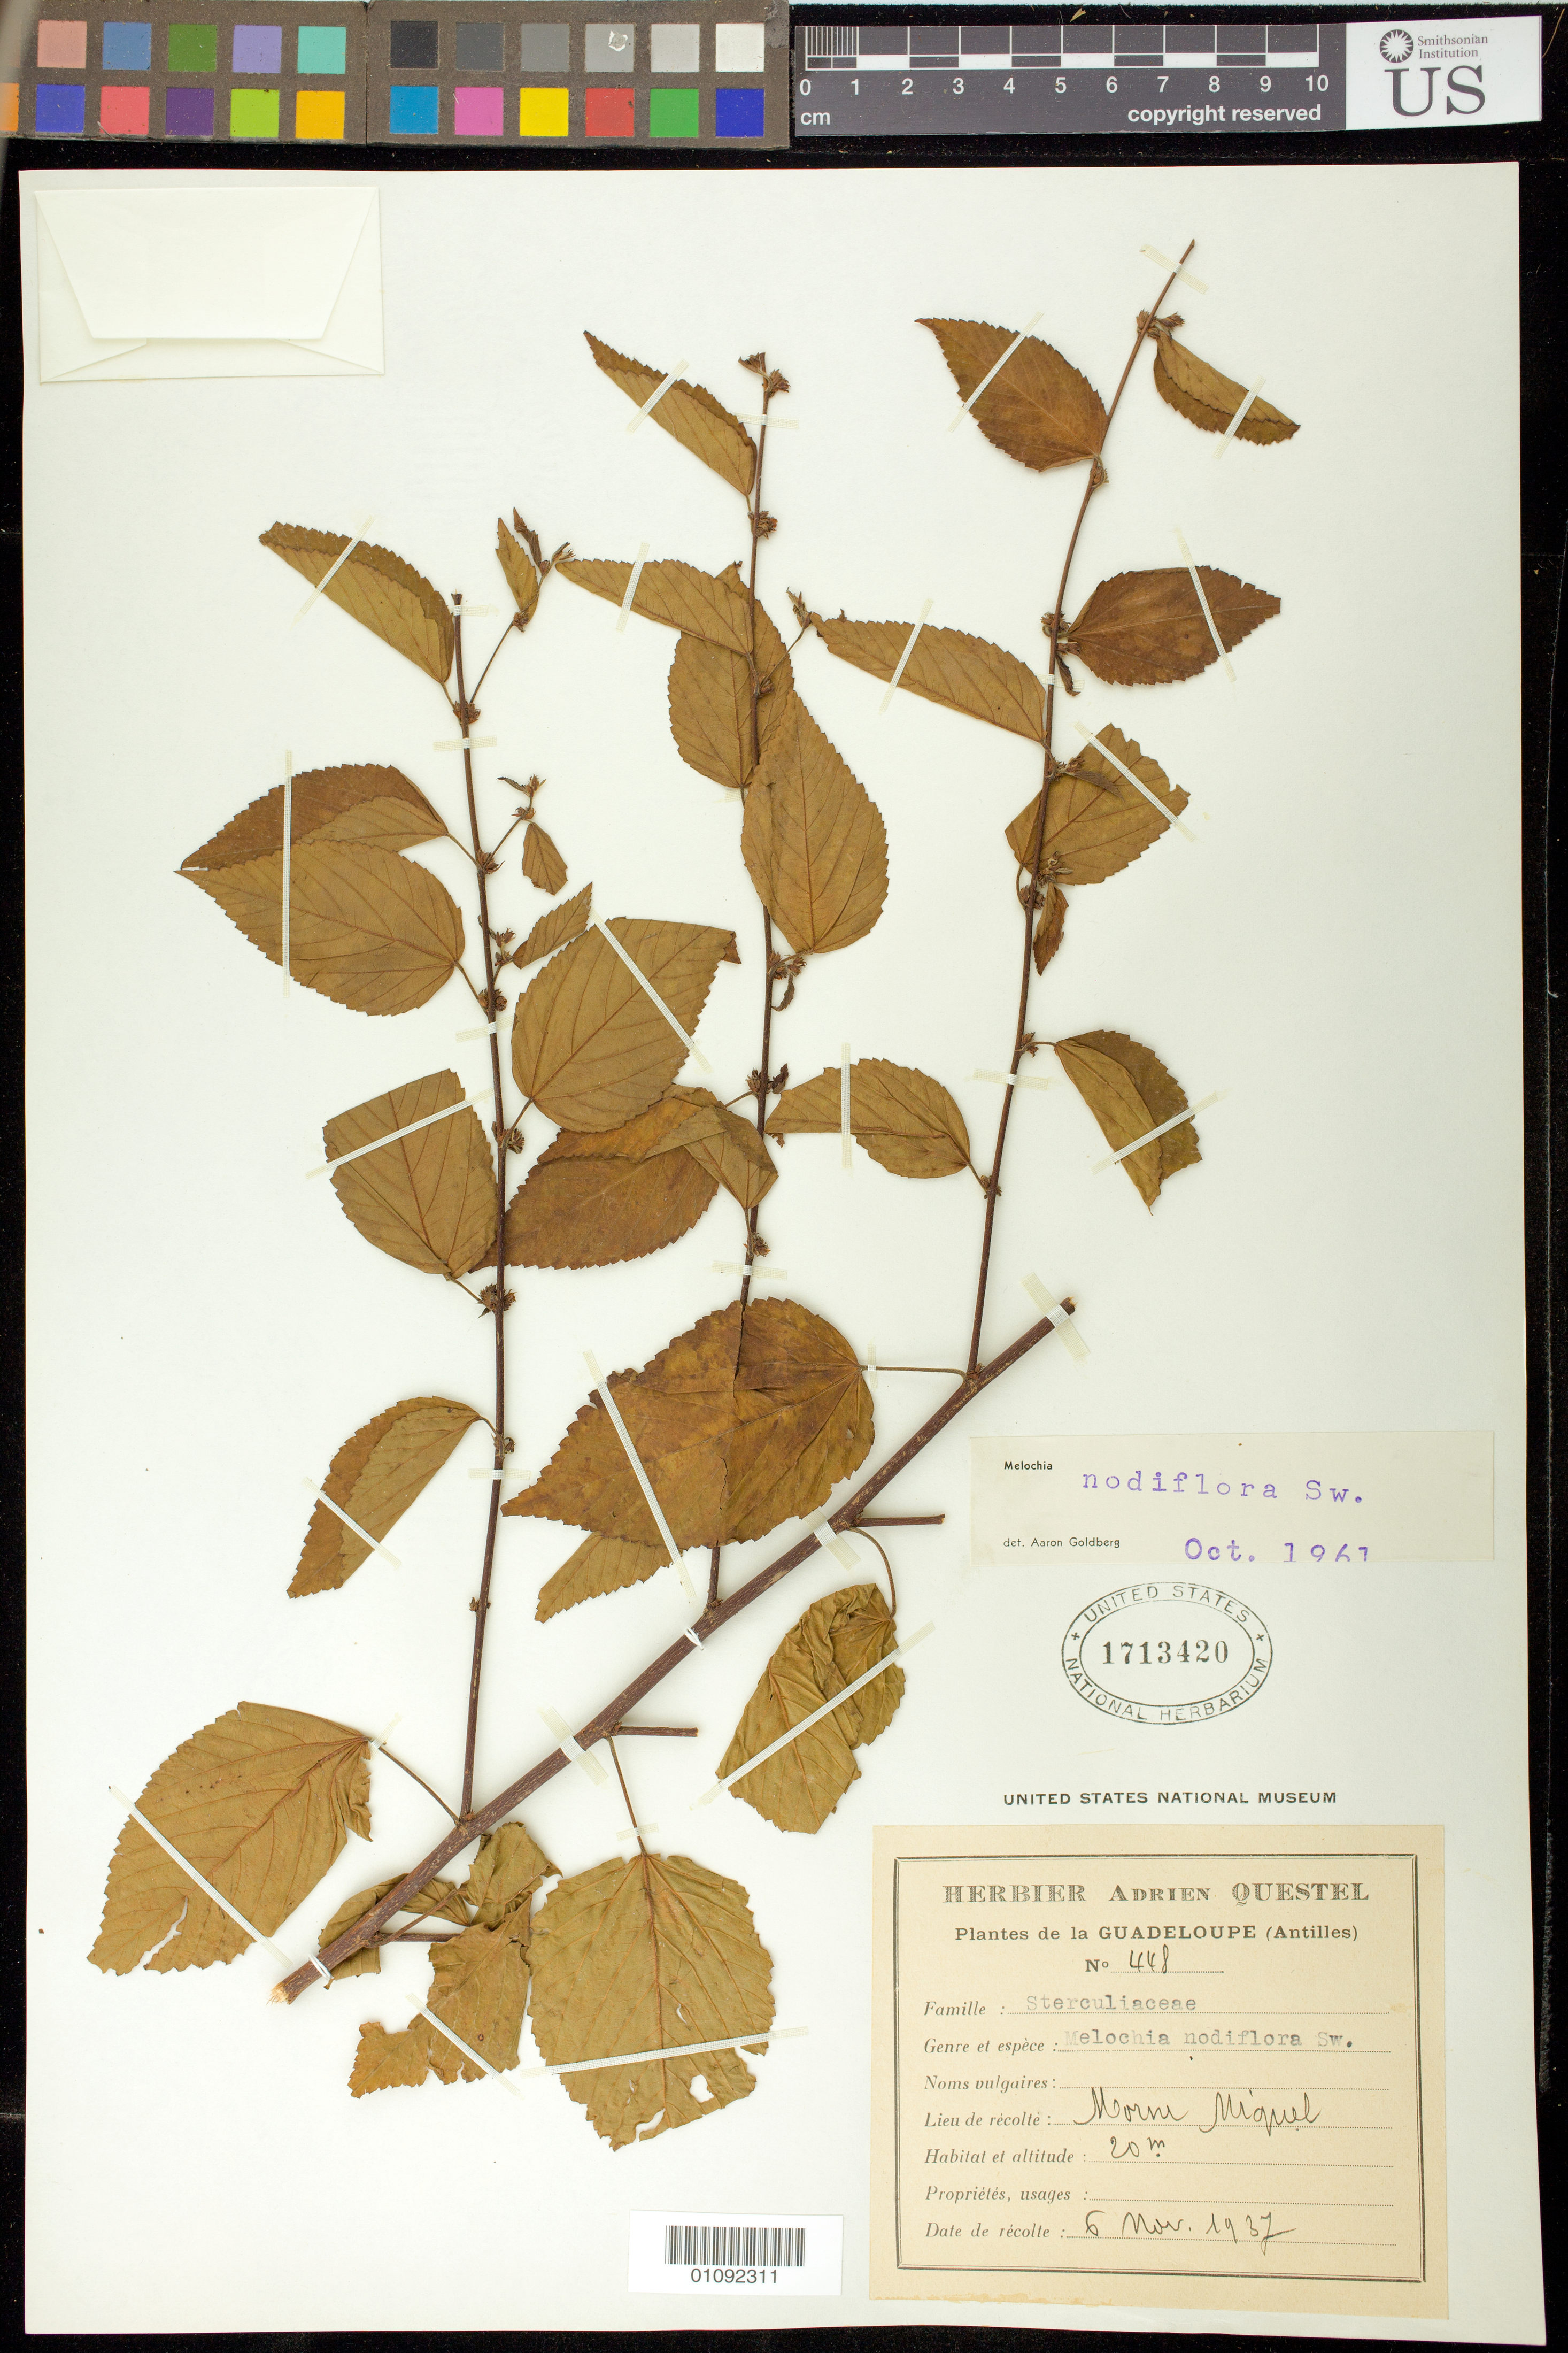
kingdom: Plantae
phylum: Tracheophyta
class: Magnoliopsida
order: Malvales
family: Malvaceae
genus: Melochia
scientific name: Melochia nodiflora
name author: Sw.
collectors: A. Questel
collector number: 448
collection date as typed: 06 Mar 1937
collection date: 1937-03-06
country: Guadeloupe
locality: Morne Miguel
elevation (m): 20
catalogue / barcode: US 1713420